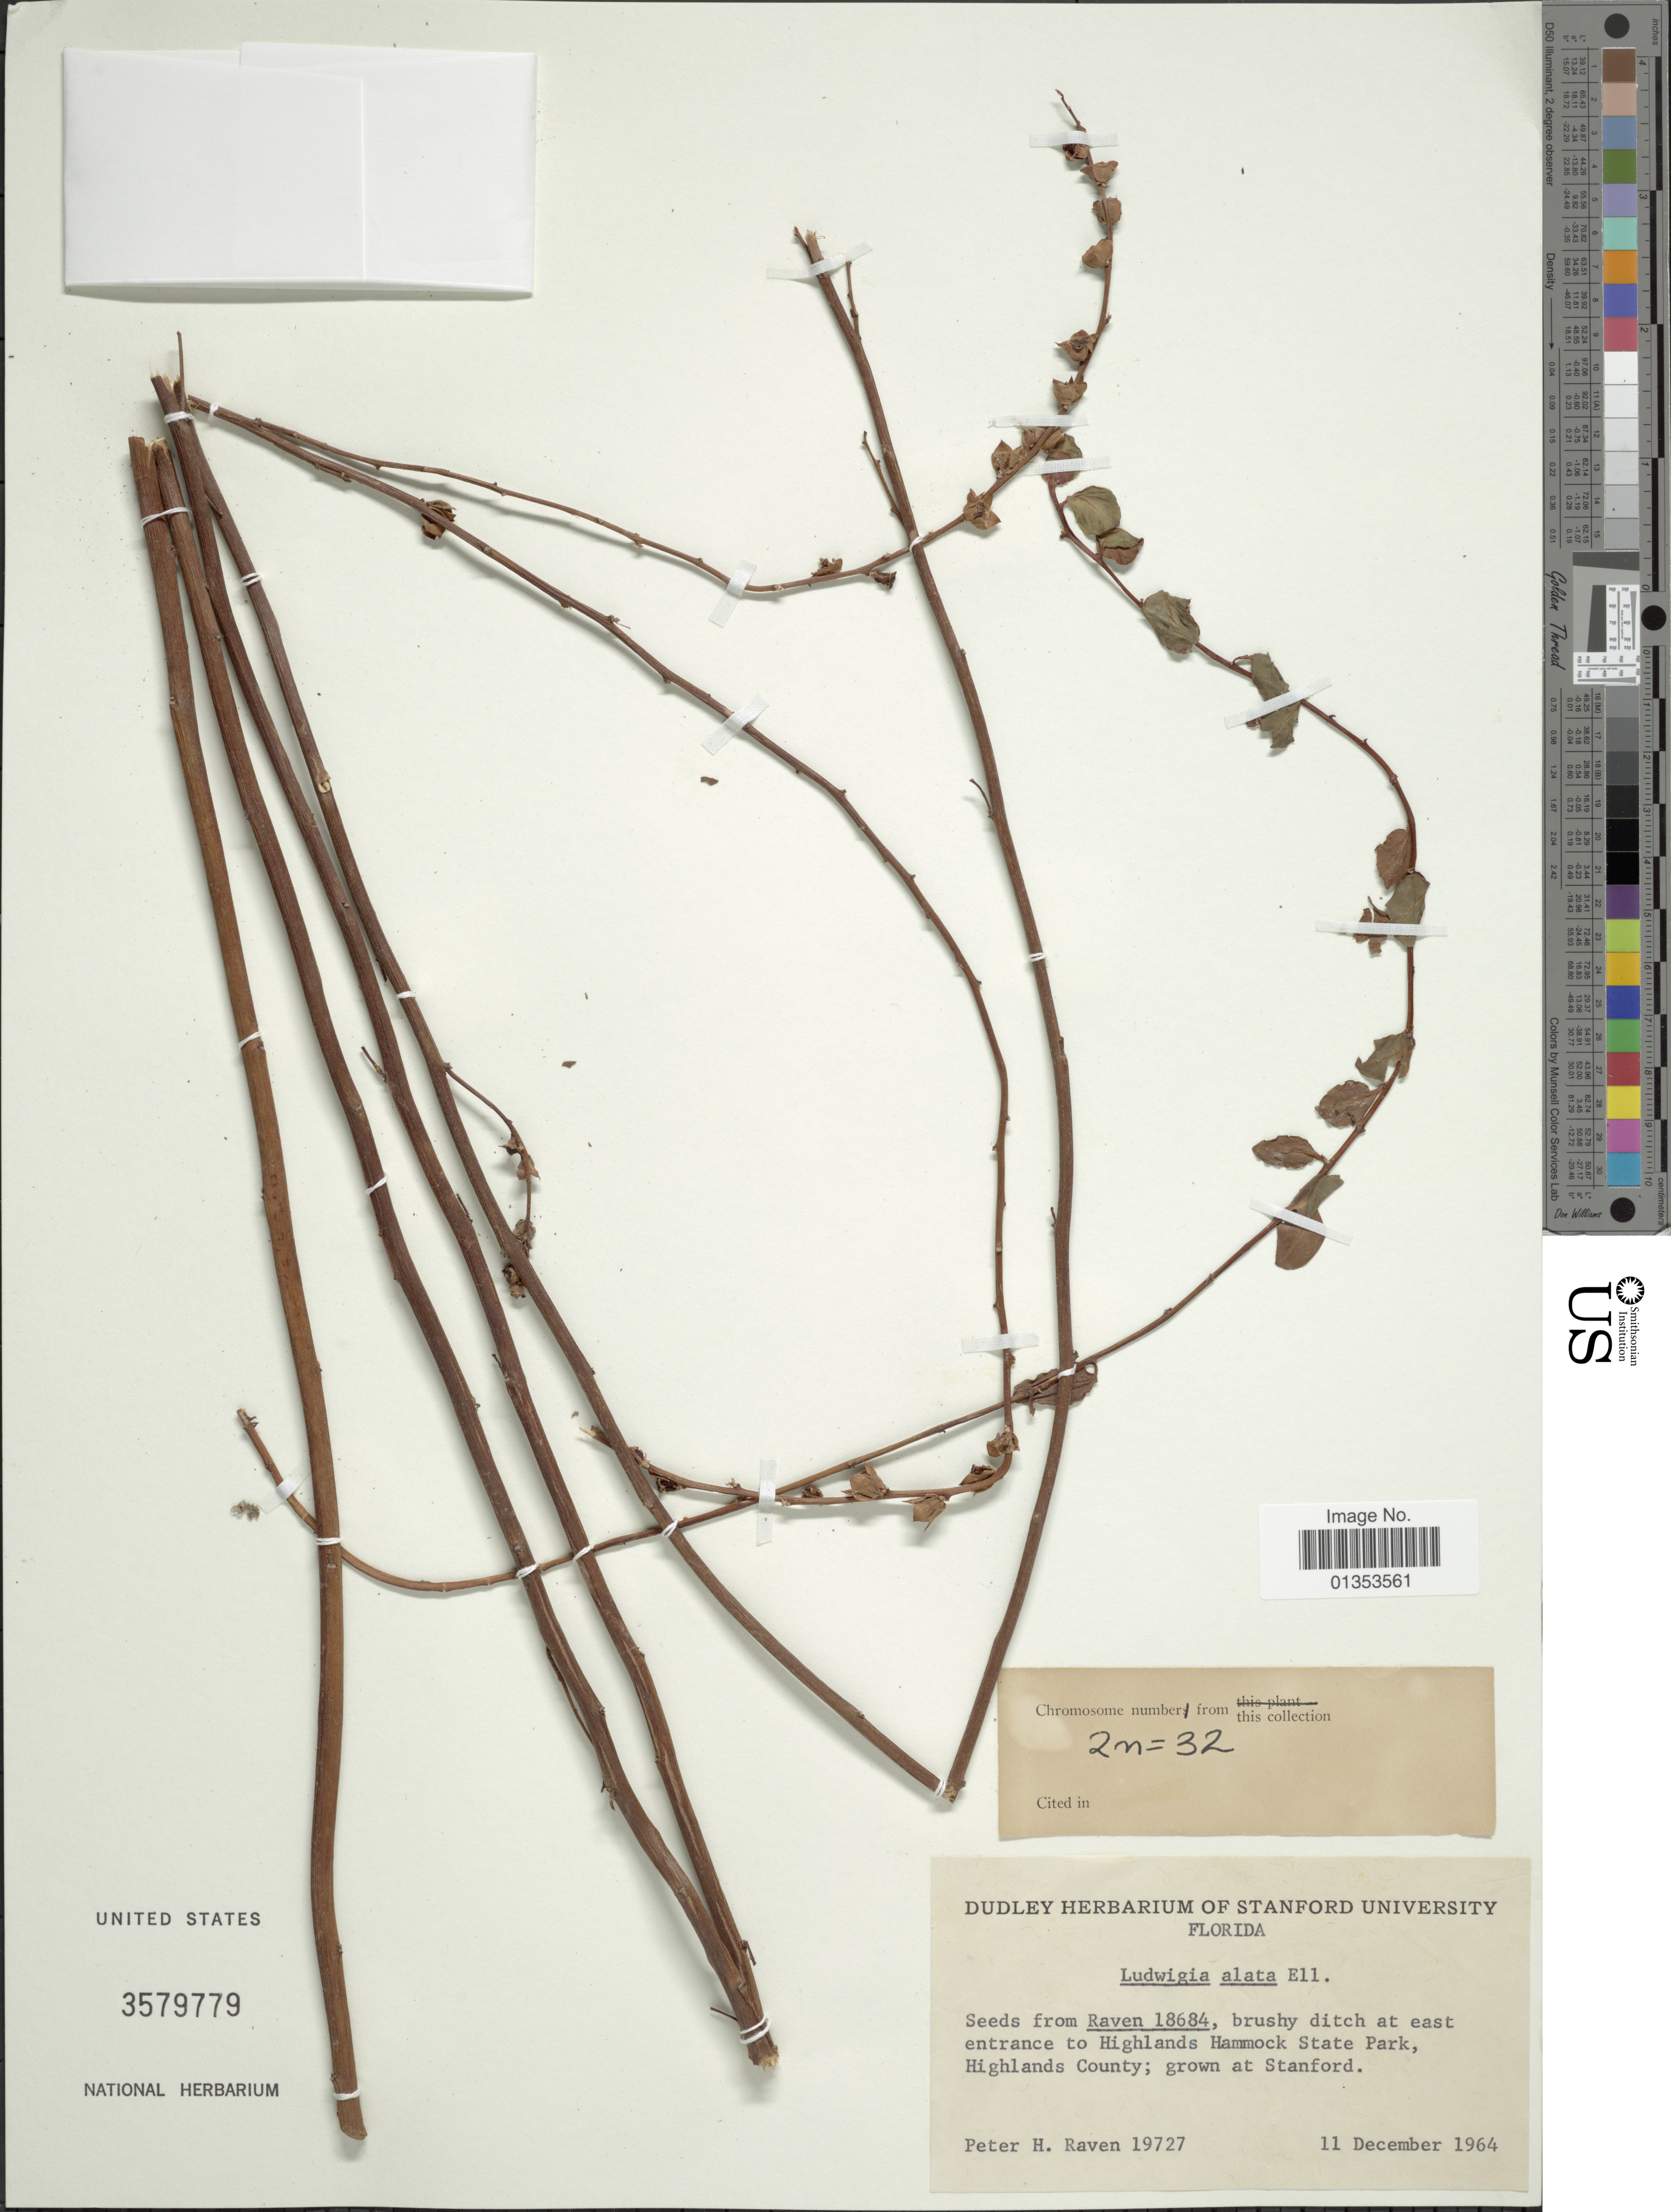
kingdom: Plantae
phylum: Tracheophyta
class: Magnoliopsida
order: Myrtales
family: Onagraceae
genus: Ludwigia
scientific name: Ludwigia alata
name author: Elliott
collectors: P. H. Raven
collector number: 19727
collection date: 1964-12-11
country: United States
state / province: Florida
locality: At east entrance to Highlands Hammock State Park, Highlands County; grown at Stanford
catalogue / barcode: US 3579779